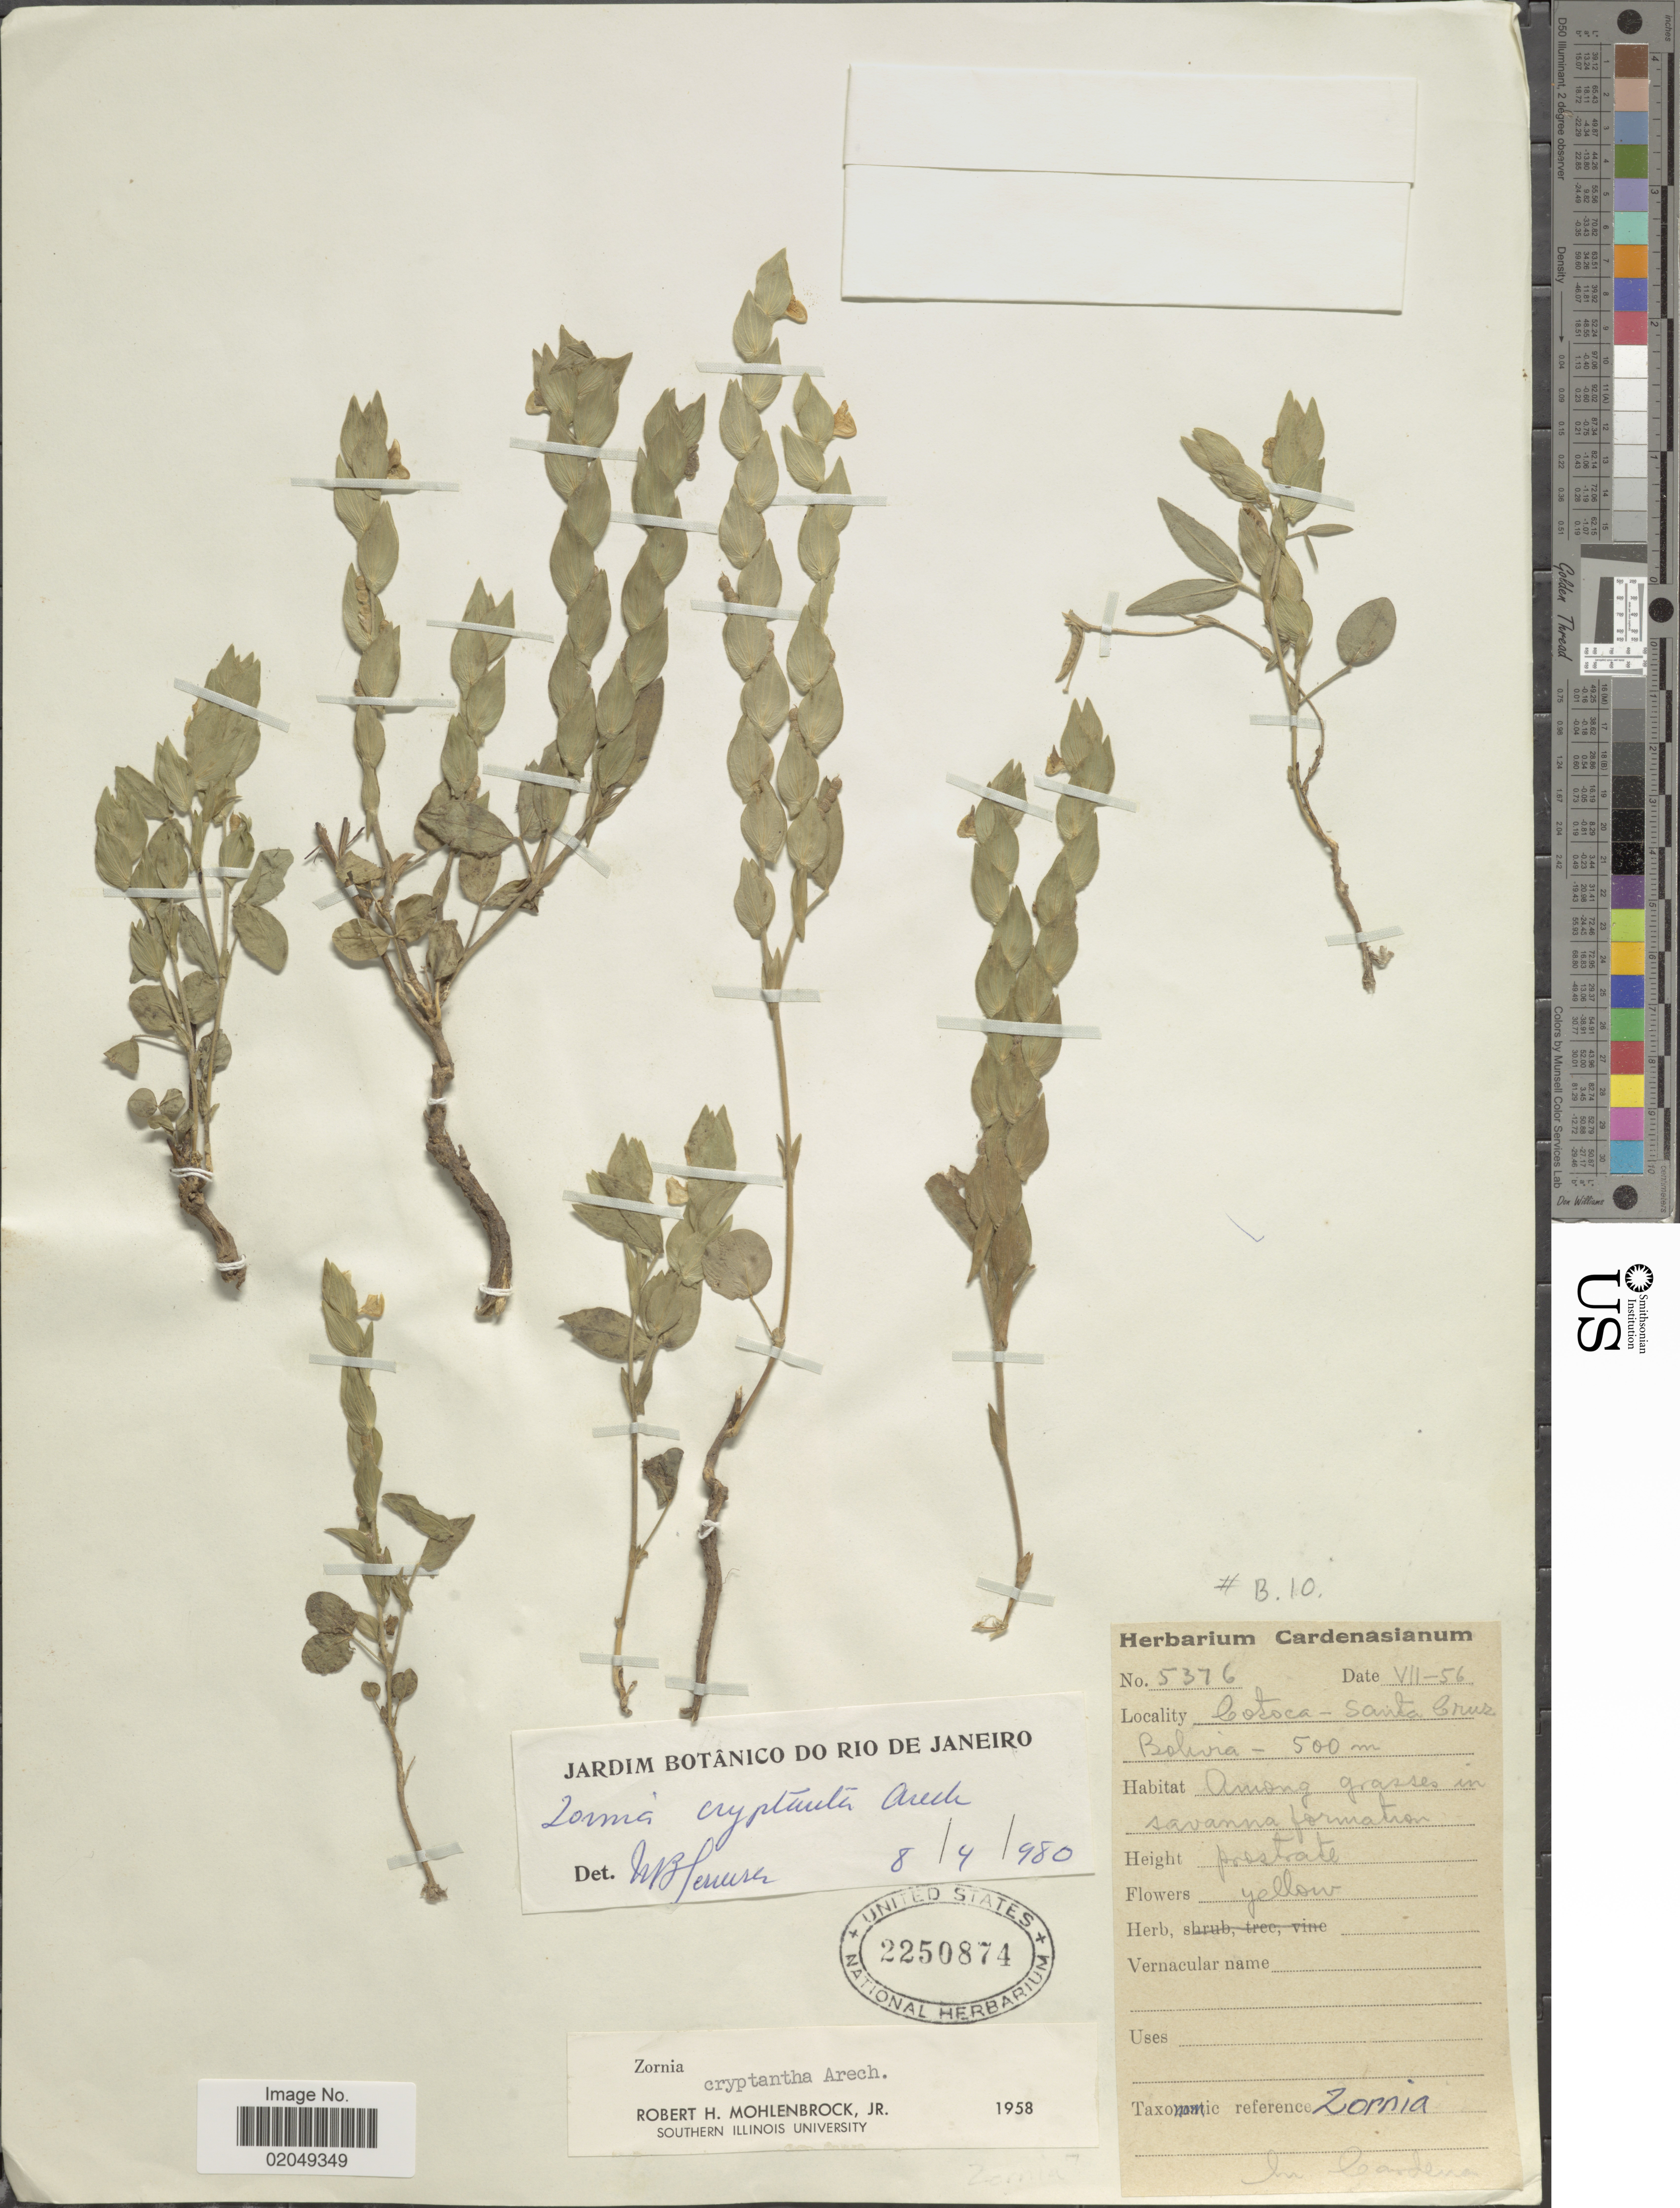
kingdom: Plantae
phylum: Tracheophyta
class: Magnoliopsida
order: Fabales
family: Fabaceae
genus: Zornia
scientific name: Zornia cryptantha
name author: Arechav.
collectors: ex herb. Cardenasianum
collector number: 5376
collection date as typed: Transcribed d/m/y: /7/56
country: Bolivia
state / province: Santa Cruz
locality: Cotoca, among grasses in savanna formation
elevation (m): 500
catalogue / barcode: US 2250874